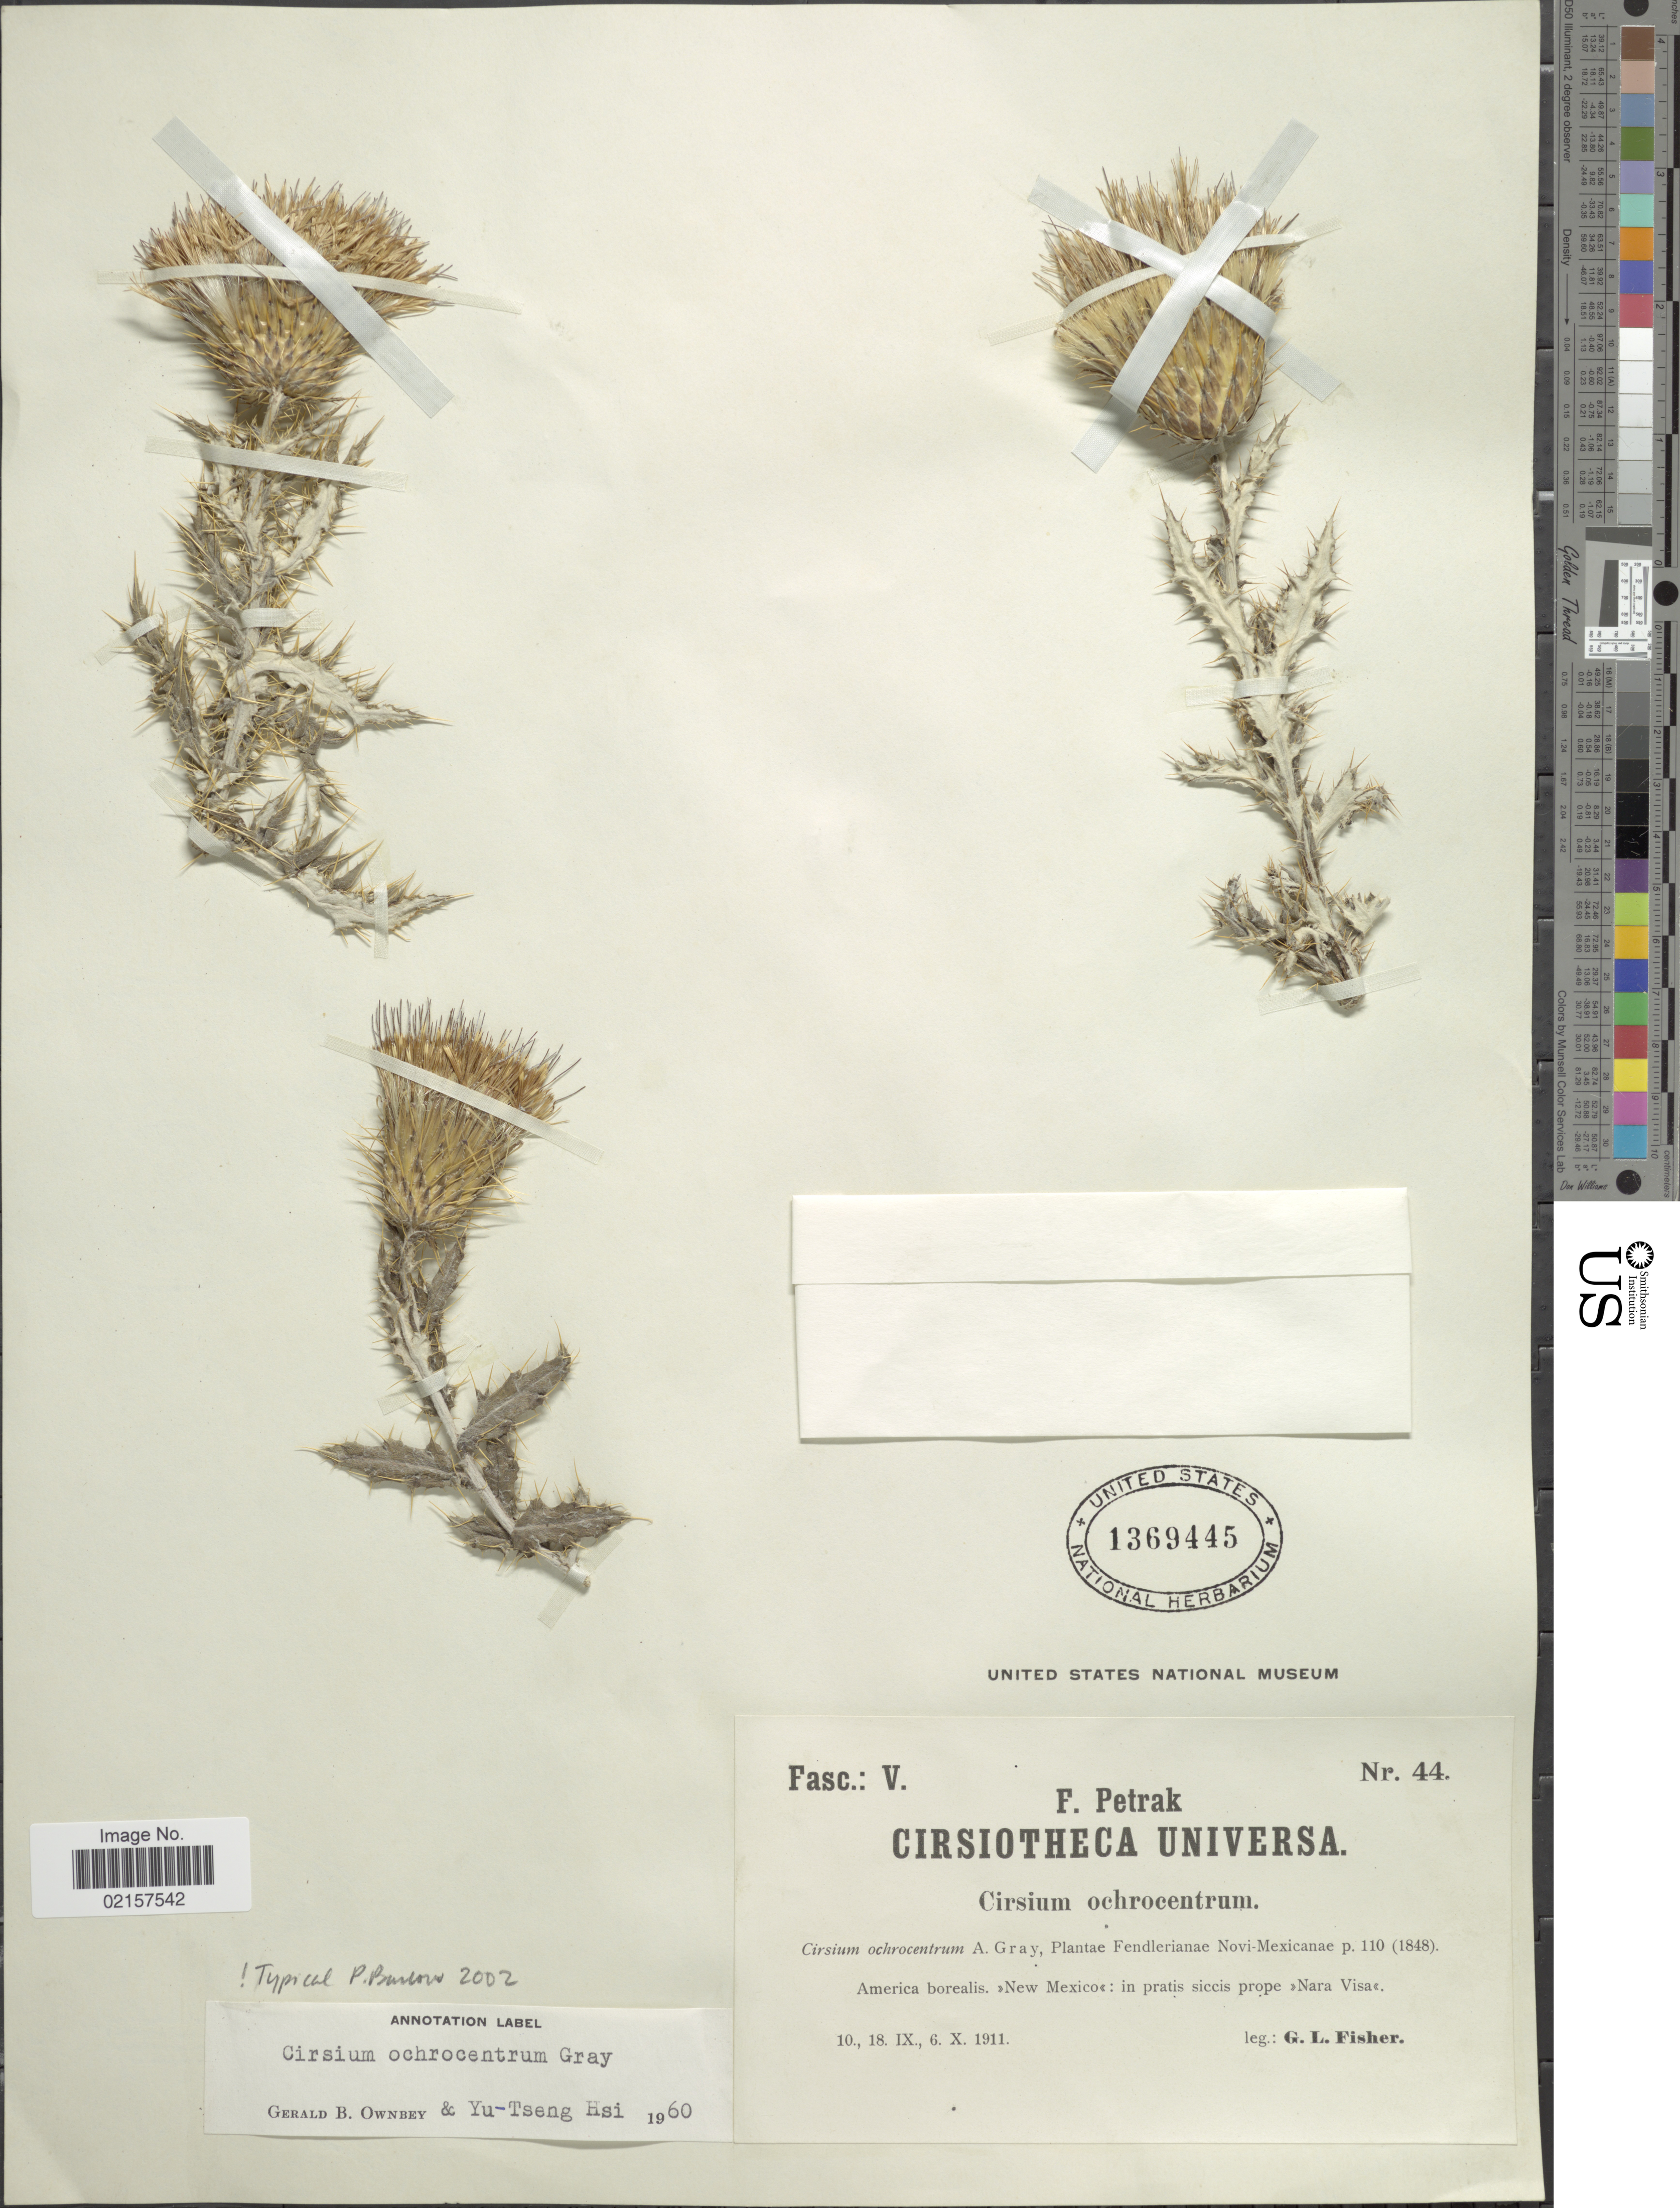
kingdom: Plantae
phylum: Tracheophyta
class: Magnoliopsida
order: Asterales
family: Asteraceae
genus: Cirsium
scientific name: Cirsium ochrocentrum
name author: A. Gray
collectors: G. L. Fisher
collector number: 44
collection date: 1911-09-10/1911-10-06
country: United States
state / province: New Mexico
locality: Fendlerianae Novi-Mexicanae, America borealis, New Mexico: in pratis siccis prope, Nara Visa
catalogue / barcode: US 1369445